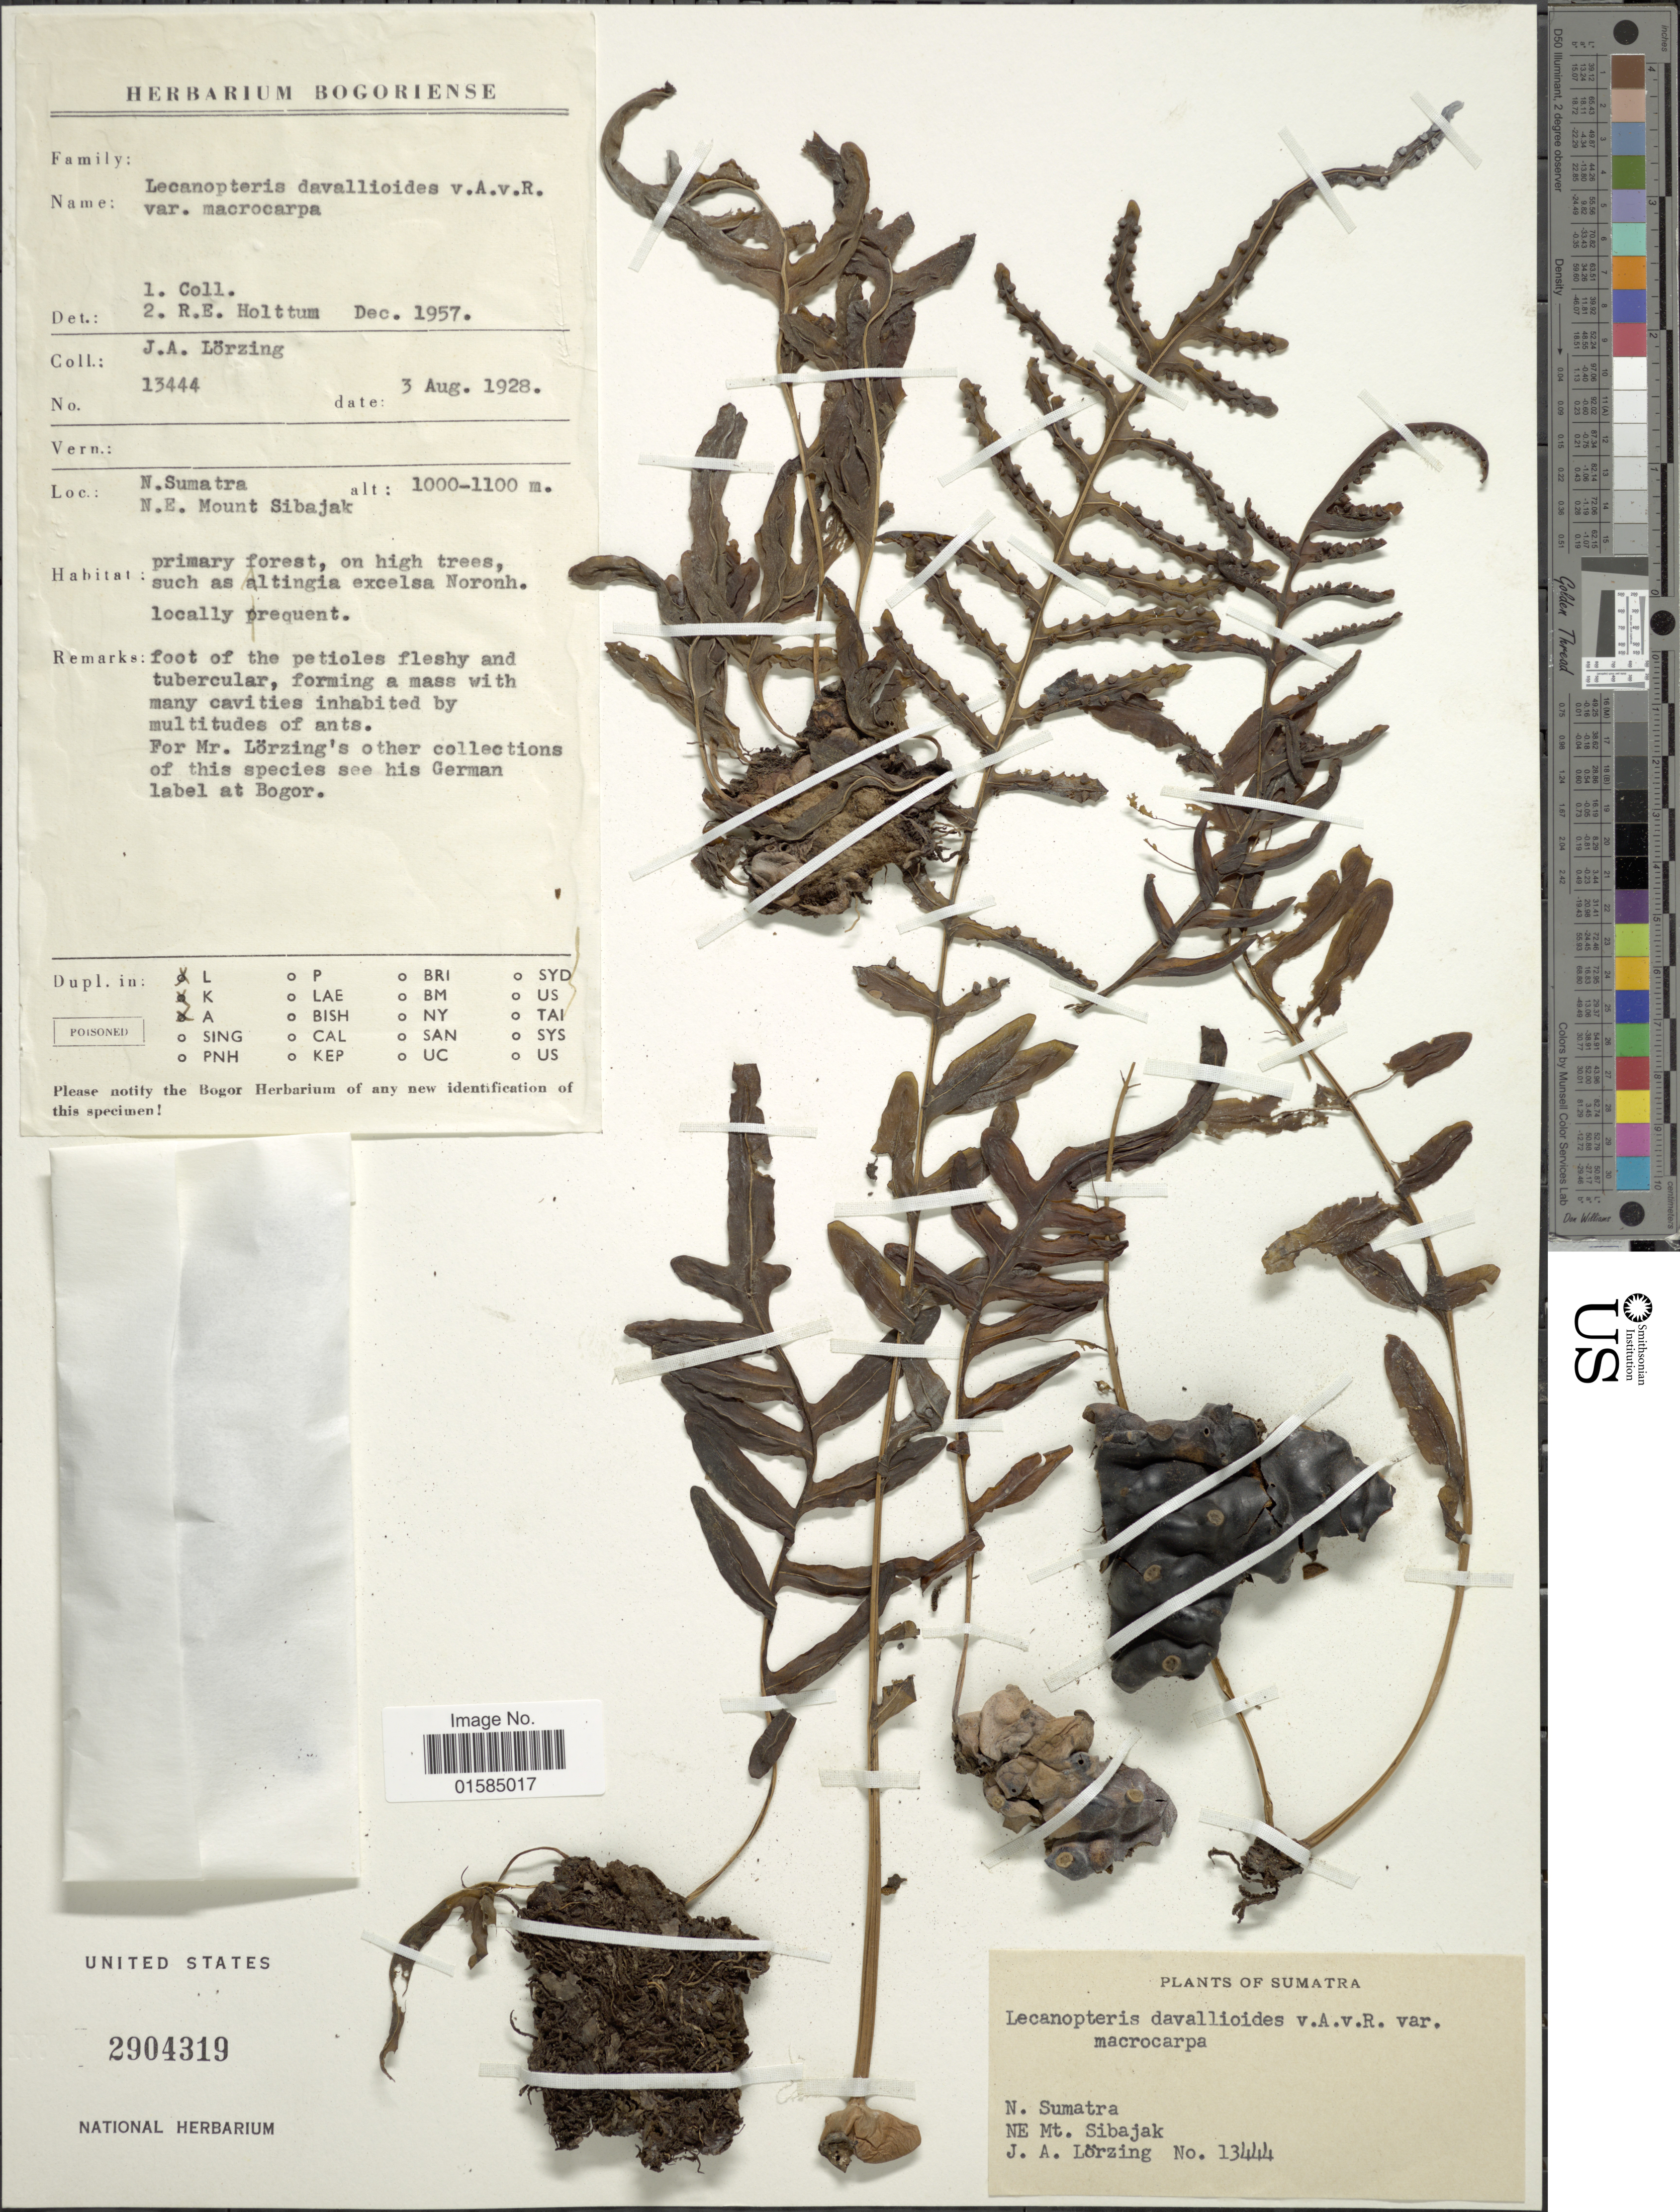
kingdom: Plantae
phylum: Tracheophyta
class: Polypodiopsida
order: Polypodiales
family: Polypodiaceae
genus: Lecanopteris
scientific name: Lecanopteris davallioides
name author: Alderw.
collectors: J. Lorzing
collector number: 13444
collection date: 1928-08-03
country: Indonesia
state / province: Sumatra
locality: N. Sumatra, N. E. Mount Sibajak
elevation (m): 1000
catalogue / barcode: US 2904319